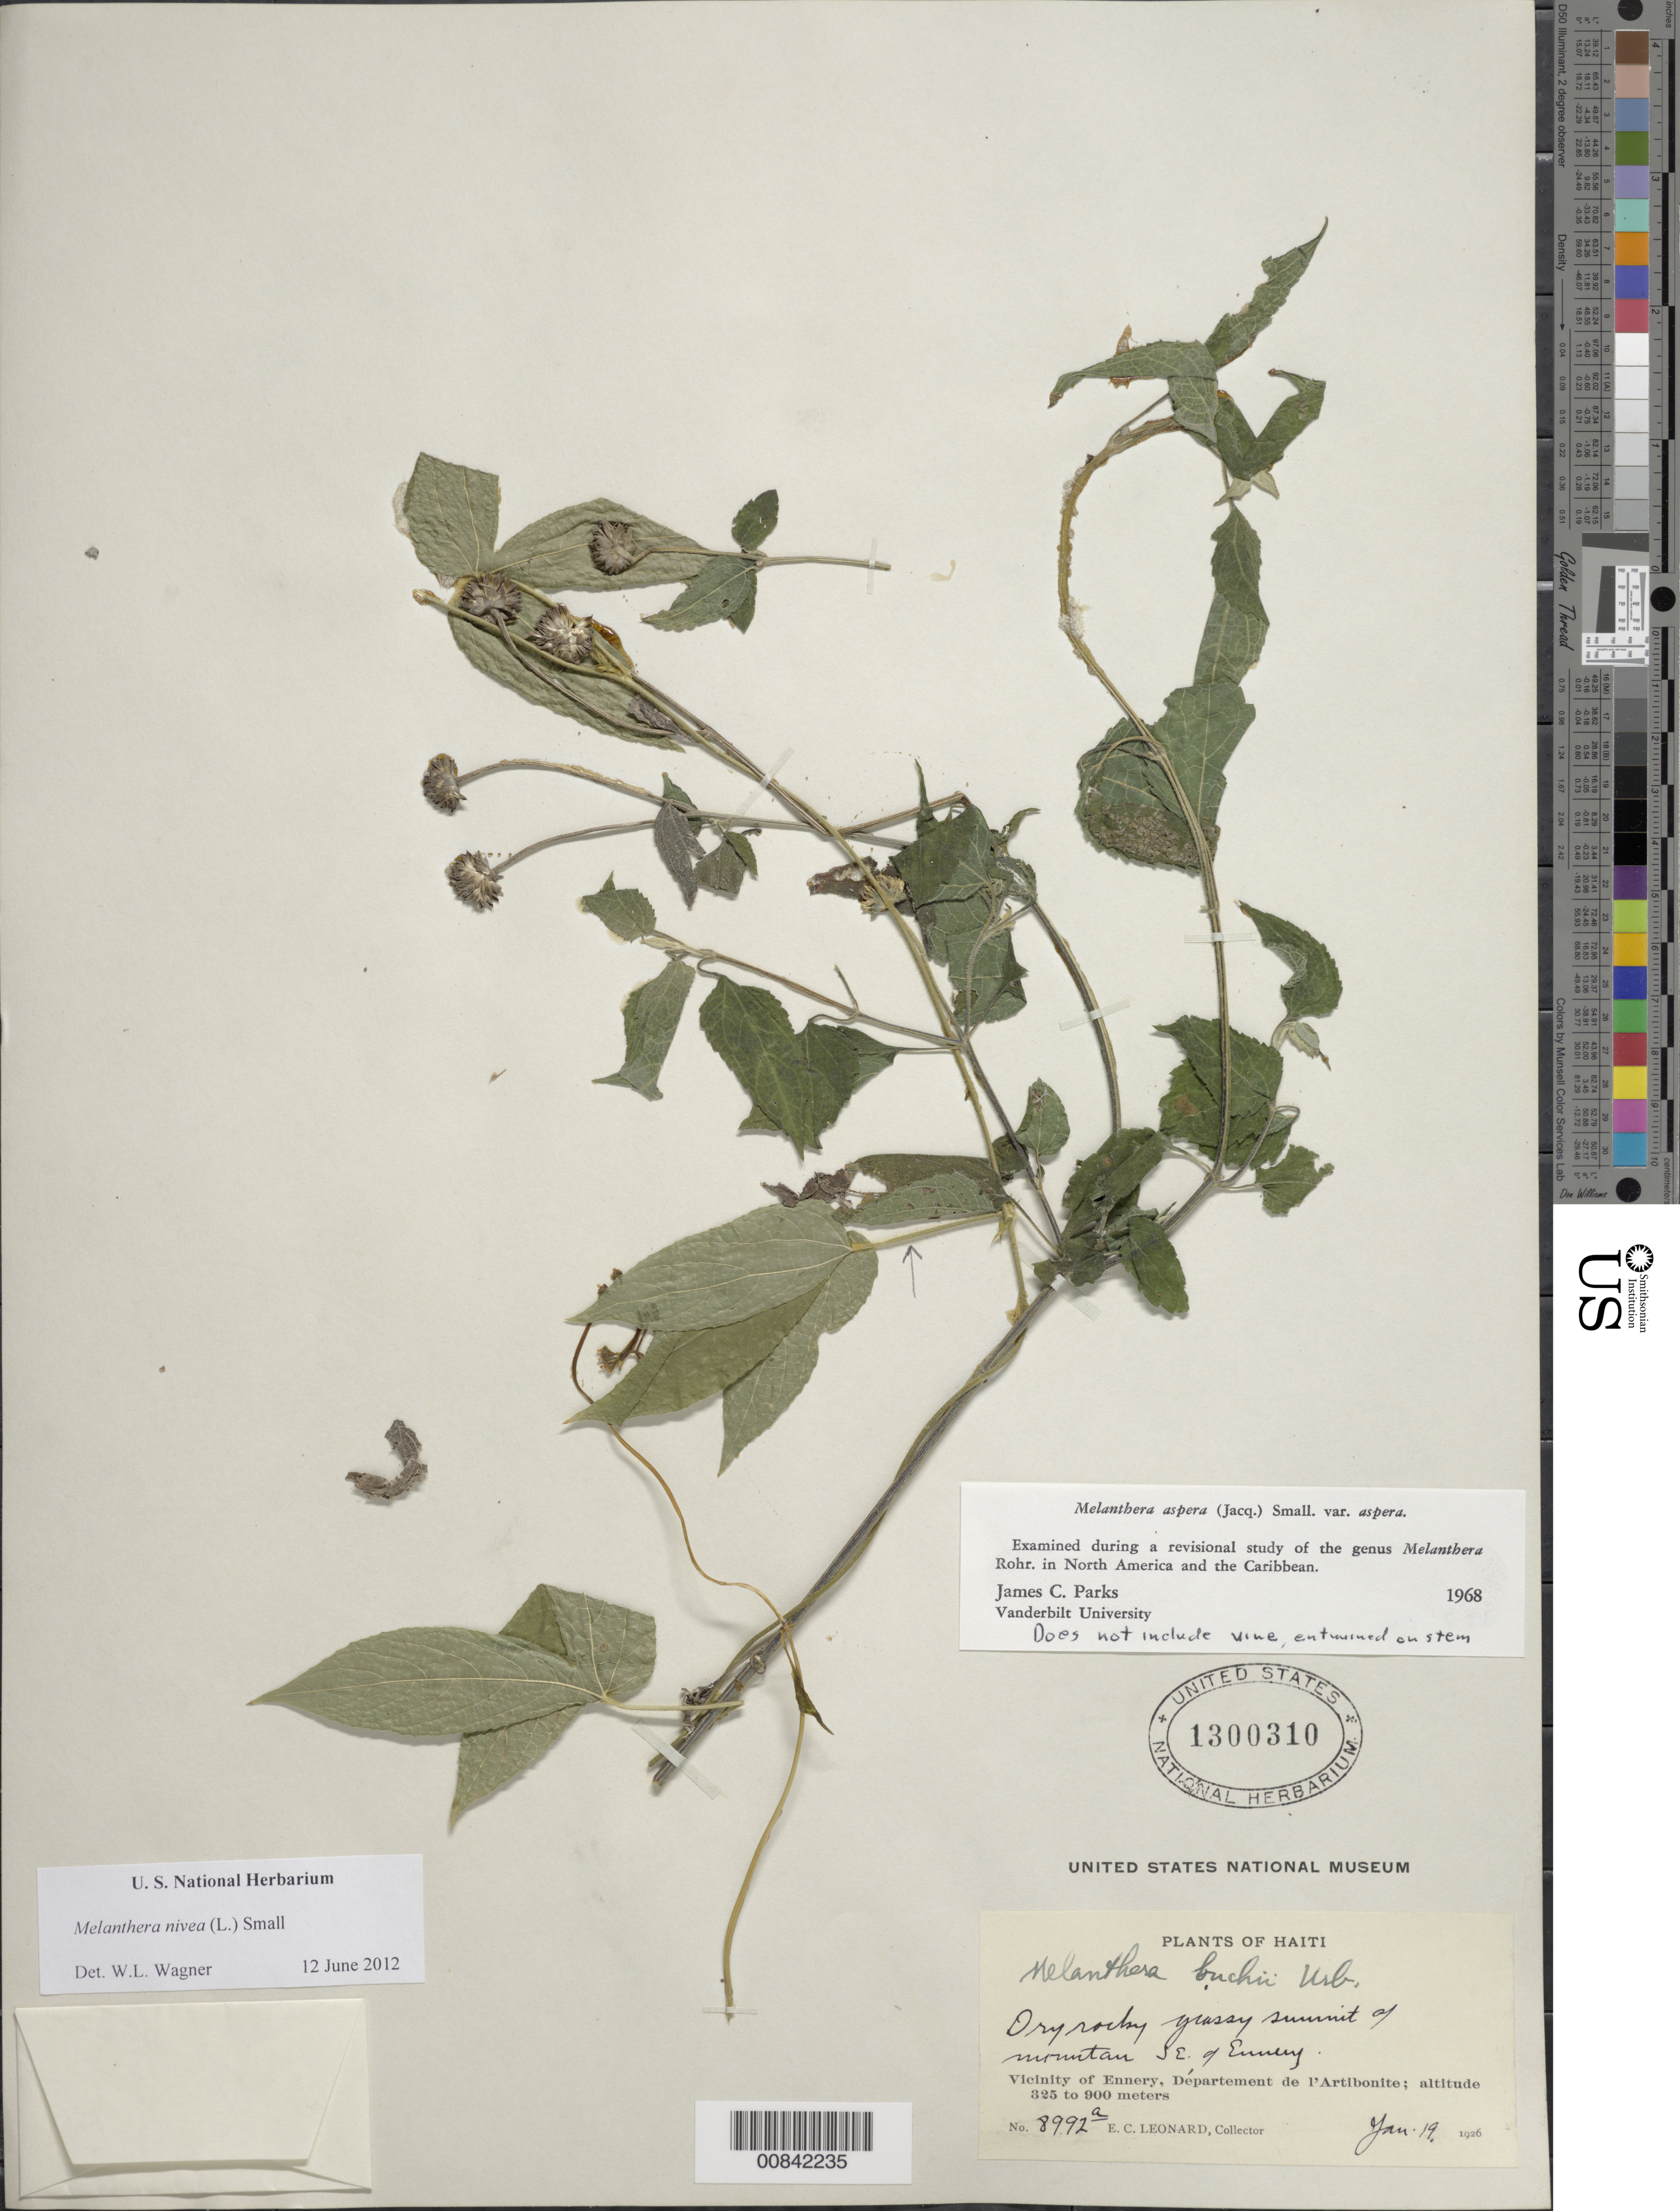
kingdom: Plantae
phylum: Tracheophyta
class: Magnoliopsida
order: Asterales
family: Asteraceae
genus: Melanthera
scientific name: Melanthera nivea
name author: (L.) Small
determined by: Parks, J. C.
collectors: E. C. Leonard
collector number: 8992A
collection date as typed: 19 Jan 1926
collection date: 1926-01-19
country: Haiti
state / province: Artibonite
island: Hispaniola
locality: Vicinity of Ennery, mountain SE of town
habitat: Dry rocky grassy summit of mountain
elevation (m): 325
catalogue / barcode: US 1300310